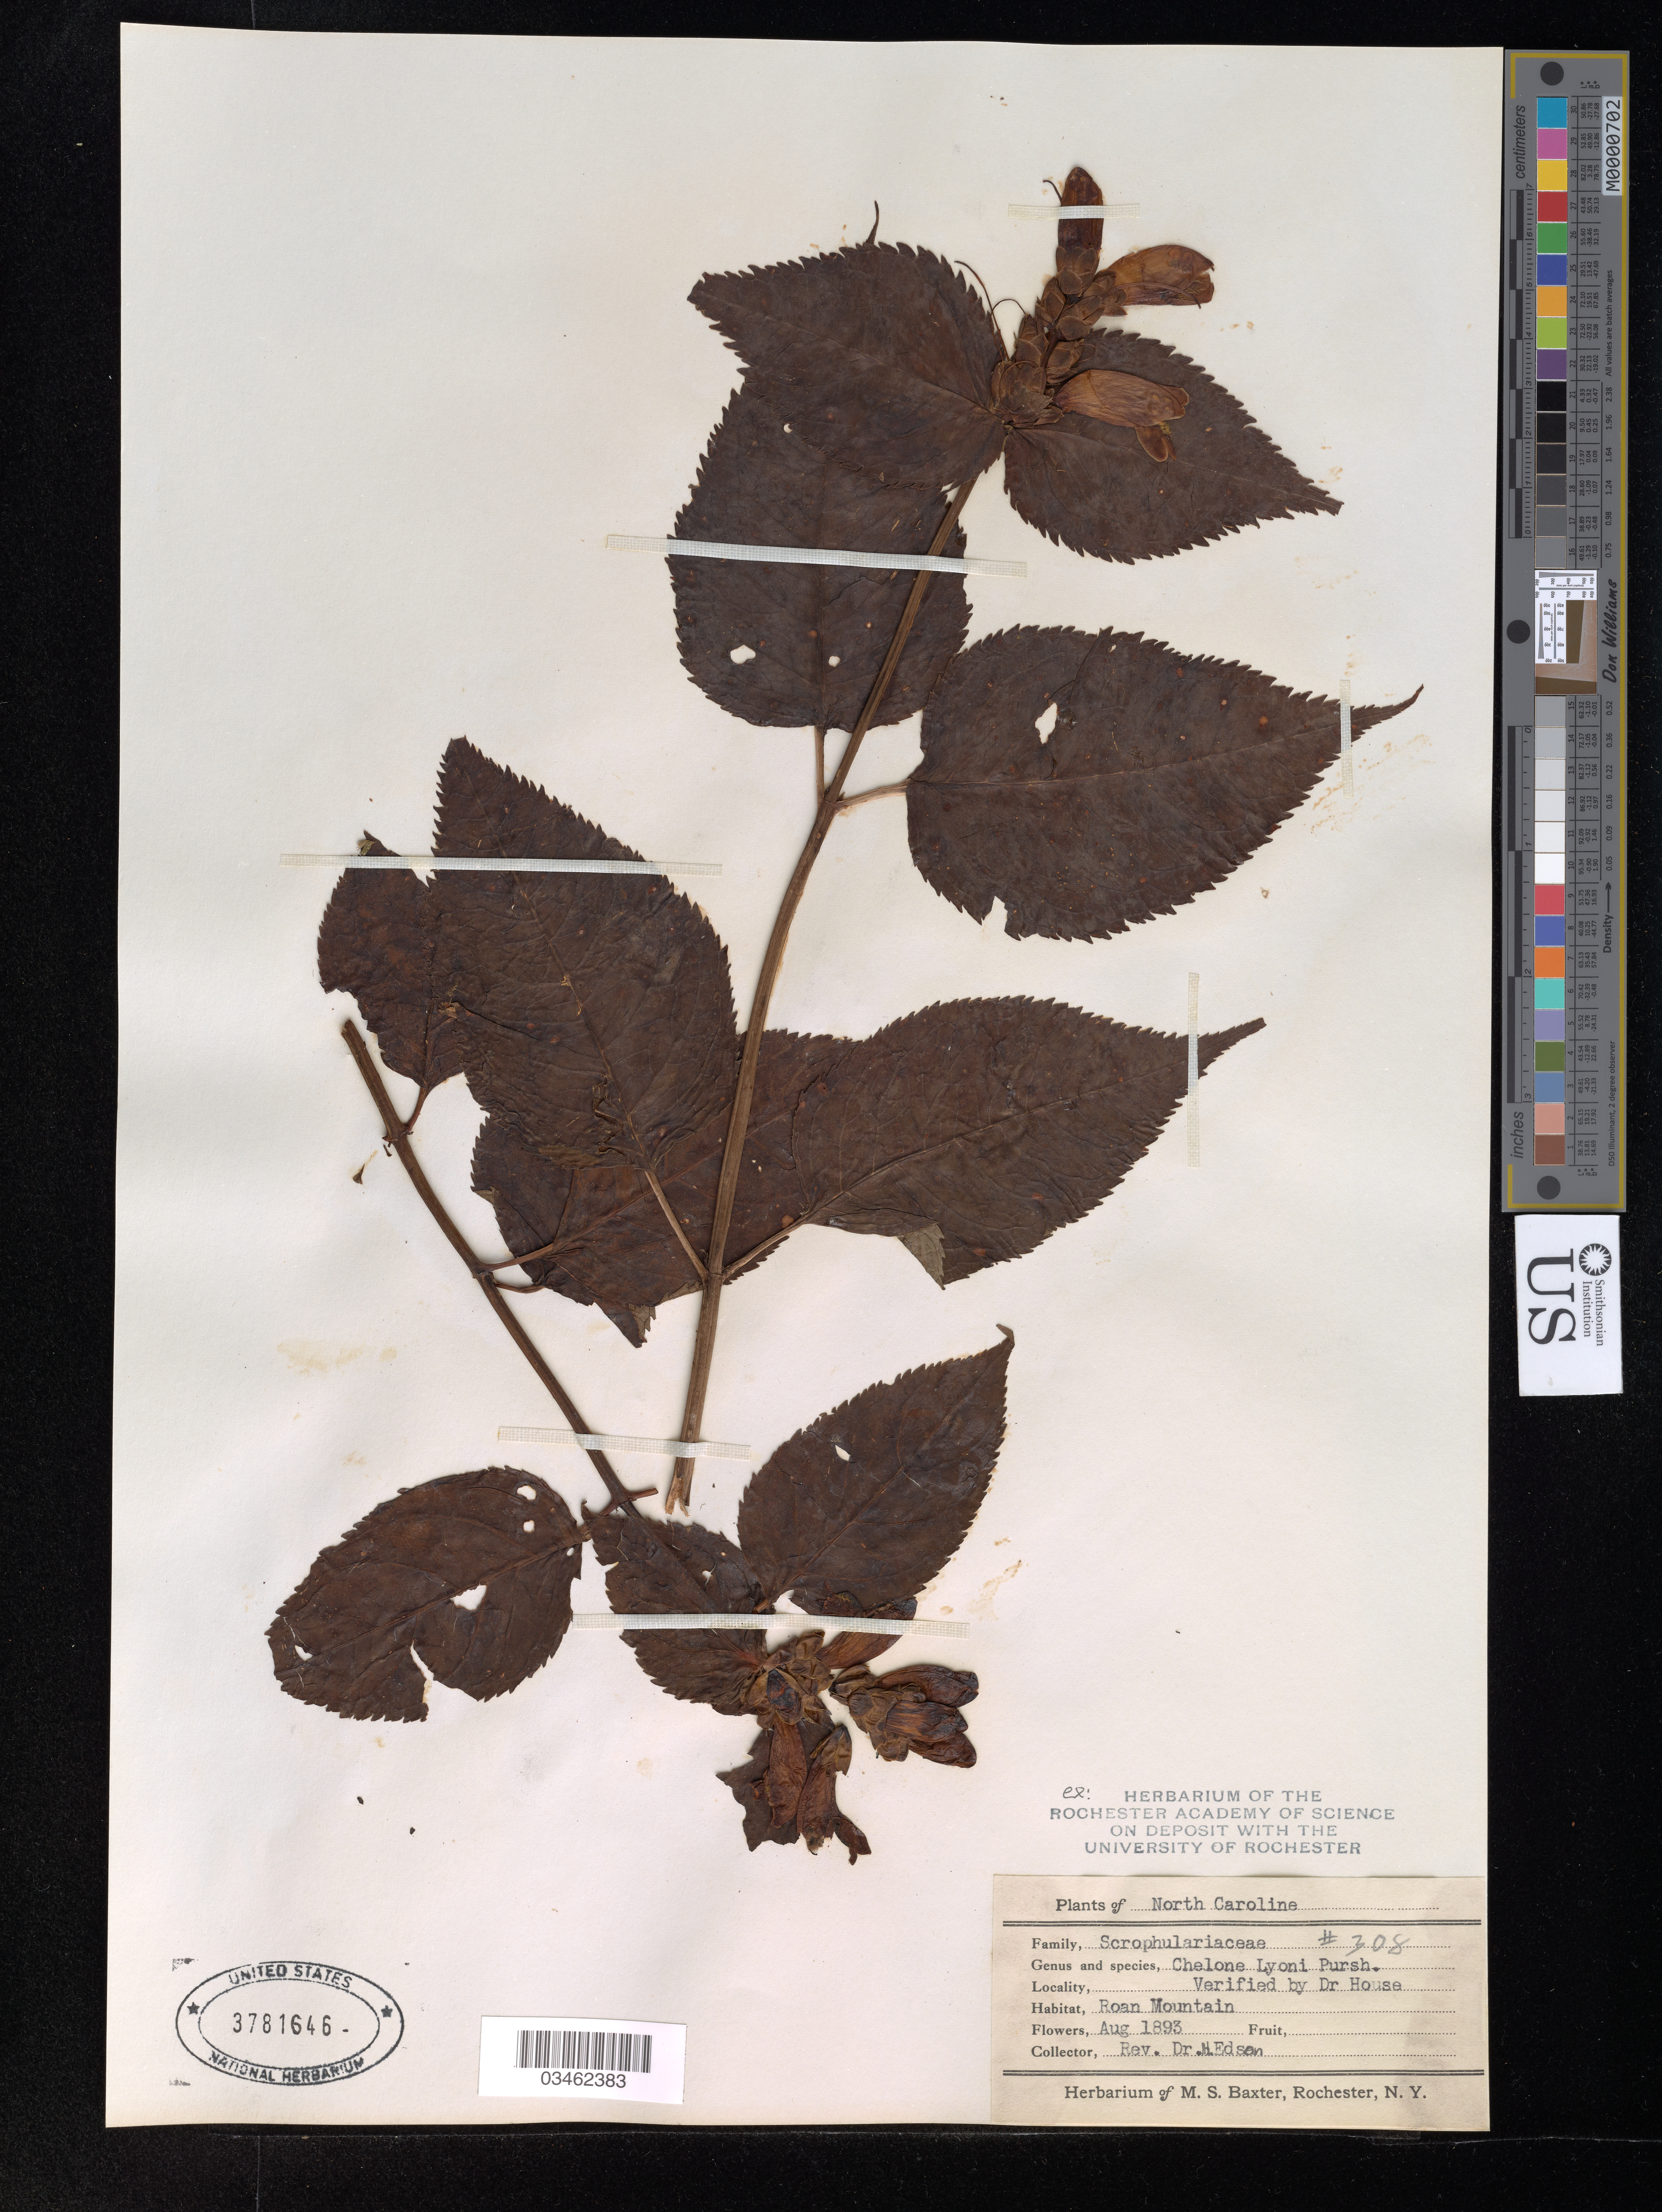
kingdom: Plantae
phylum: Tracheophyta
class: Magnoliopsida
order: Lamiales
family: Plantaginaceae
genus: Chelone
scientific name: Chelone lyonii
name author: Pursh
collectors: H. Edson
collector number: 308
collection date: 1893-08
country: United States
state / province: North Carolina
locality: Roan Mountain.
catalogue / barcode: US 3781646